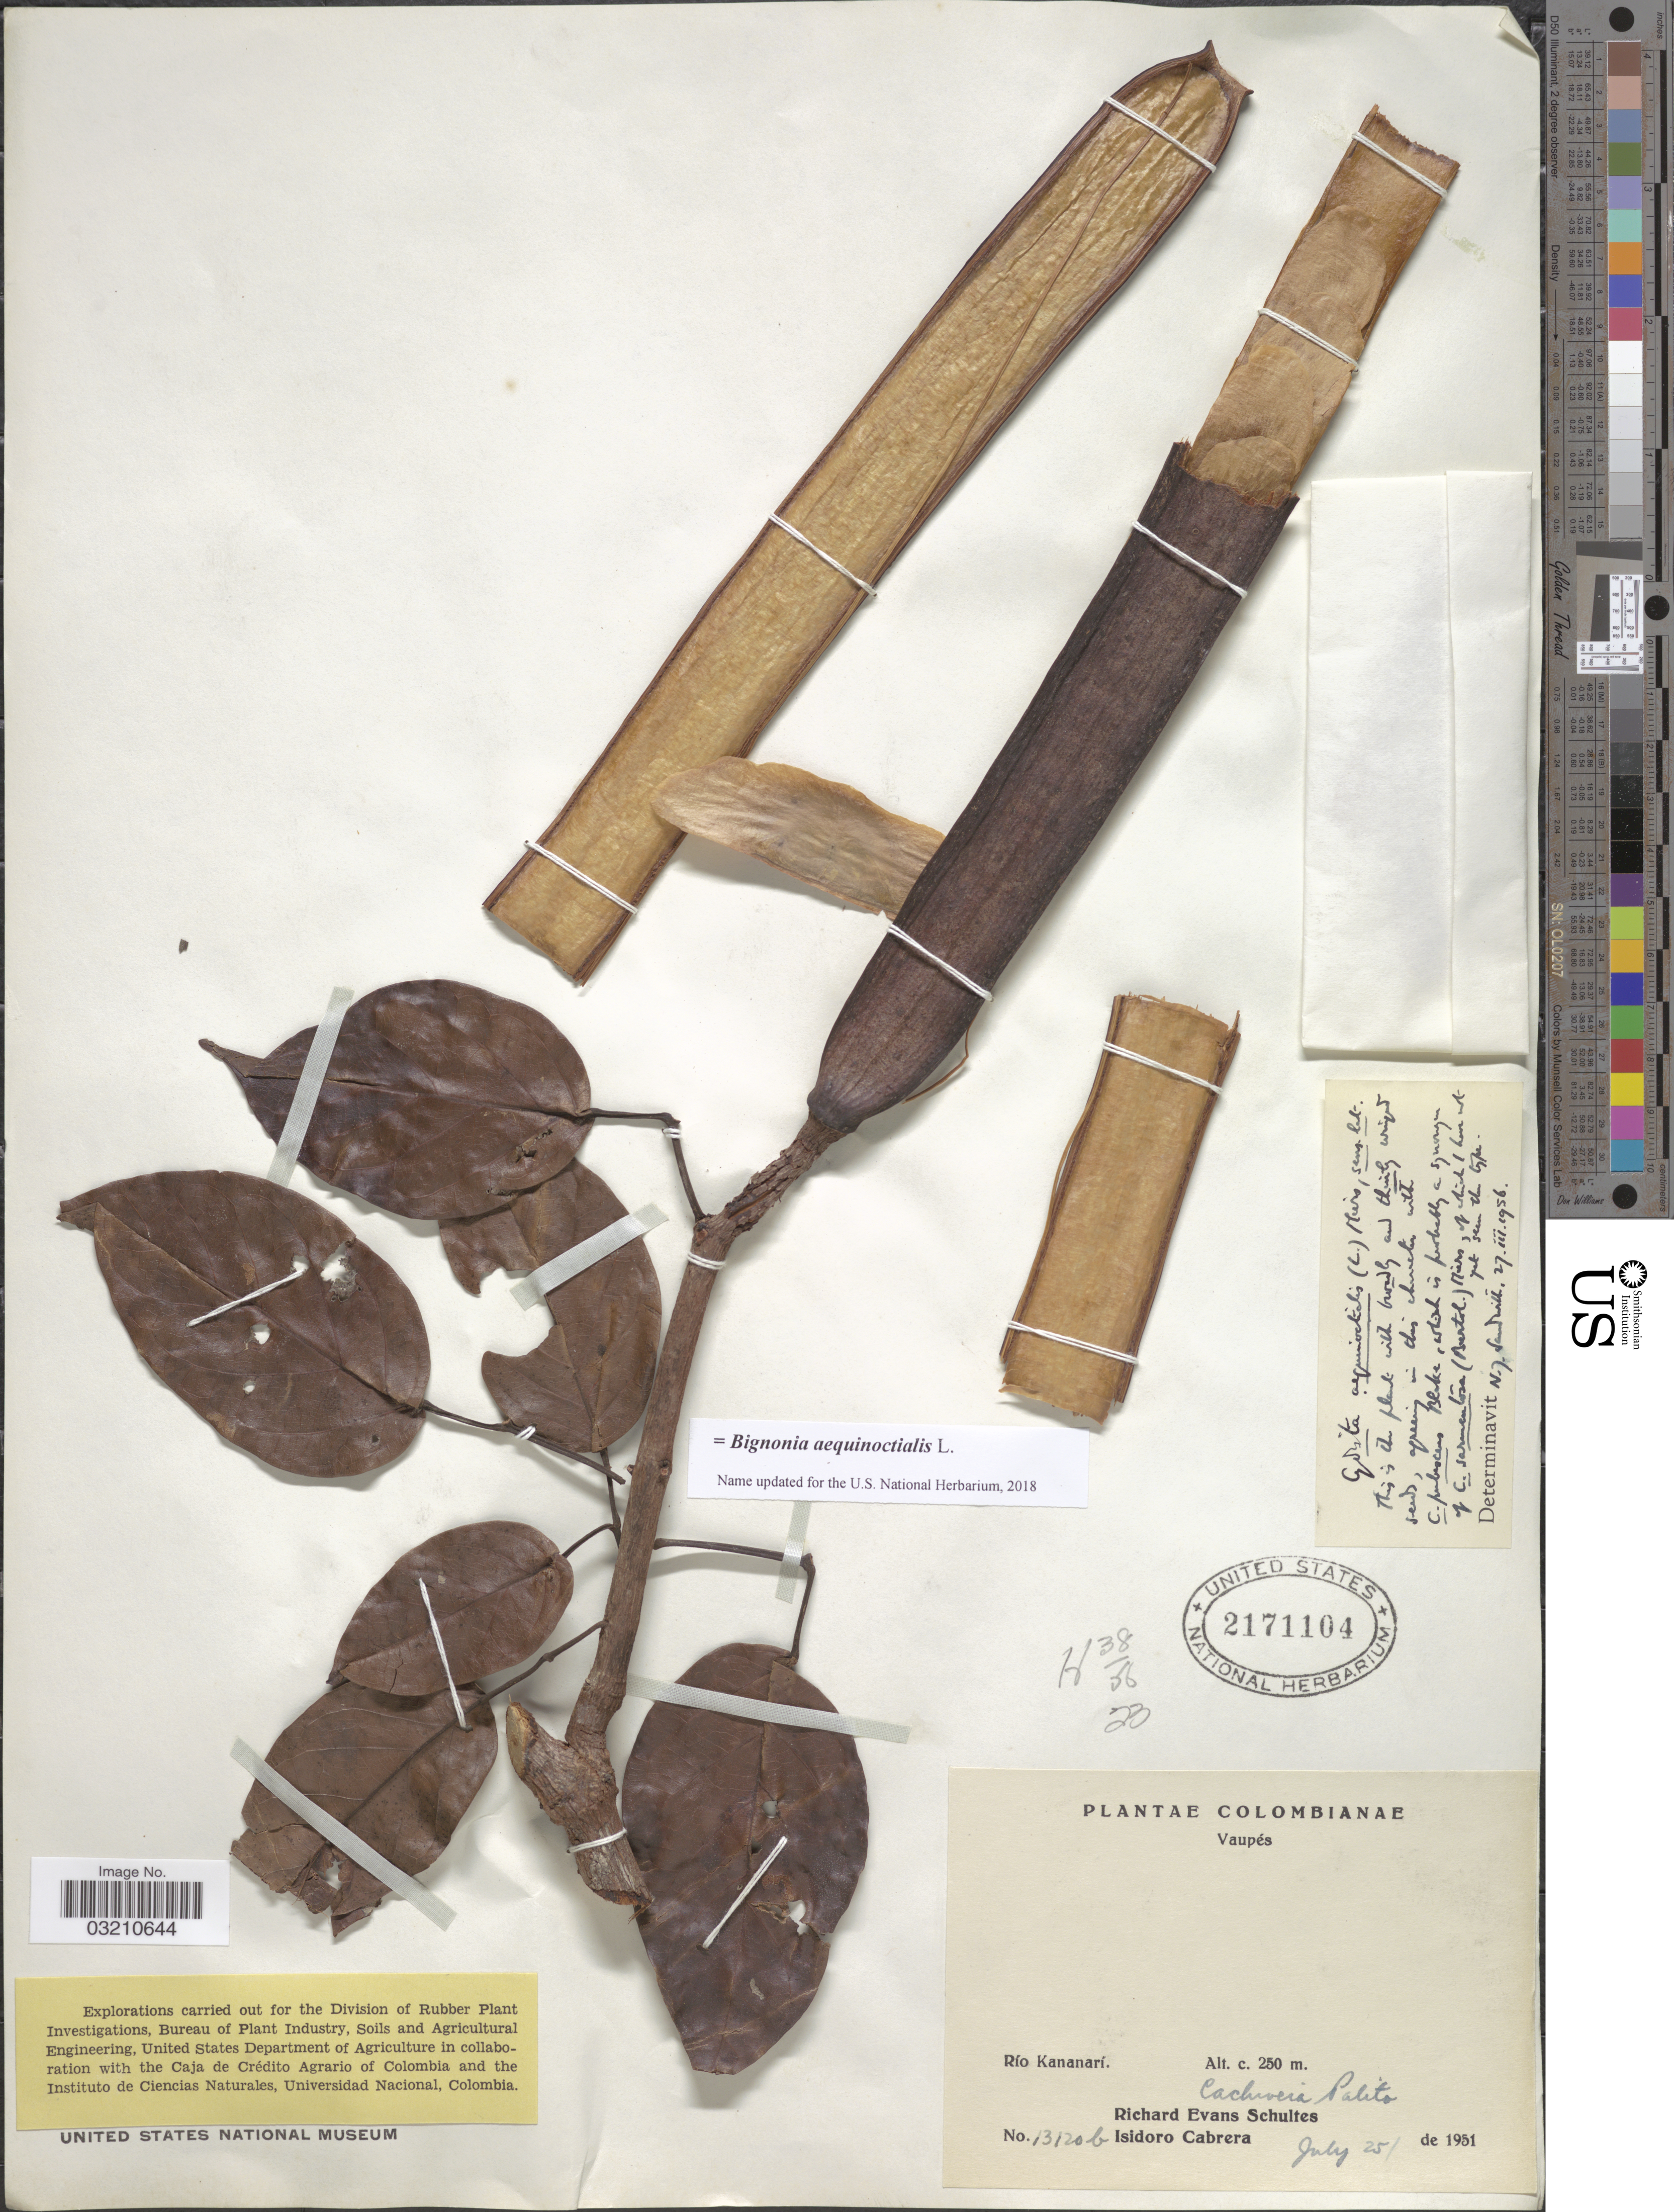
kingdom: Plantae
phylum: Tracheophyta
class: Magnoliopsida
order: Lamiales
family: Bignoniaceae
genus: Bignonia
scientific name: Bignonia aequinoctialis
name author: L.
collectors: R. E. Schultes & I. Cabrera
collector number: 13120b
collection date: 1951-07-25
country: Colombia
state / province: Vaupés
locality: Río Kananarí. Cachoeira Palito.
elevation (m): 250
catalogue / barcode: US 2171104